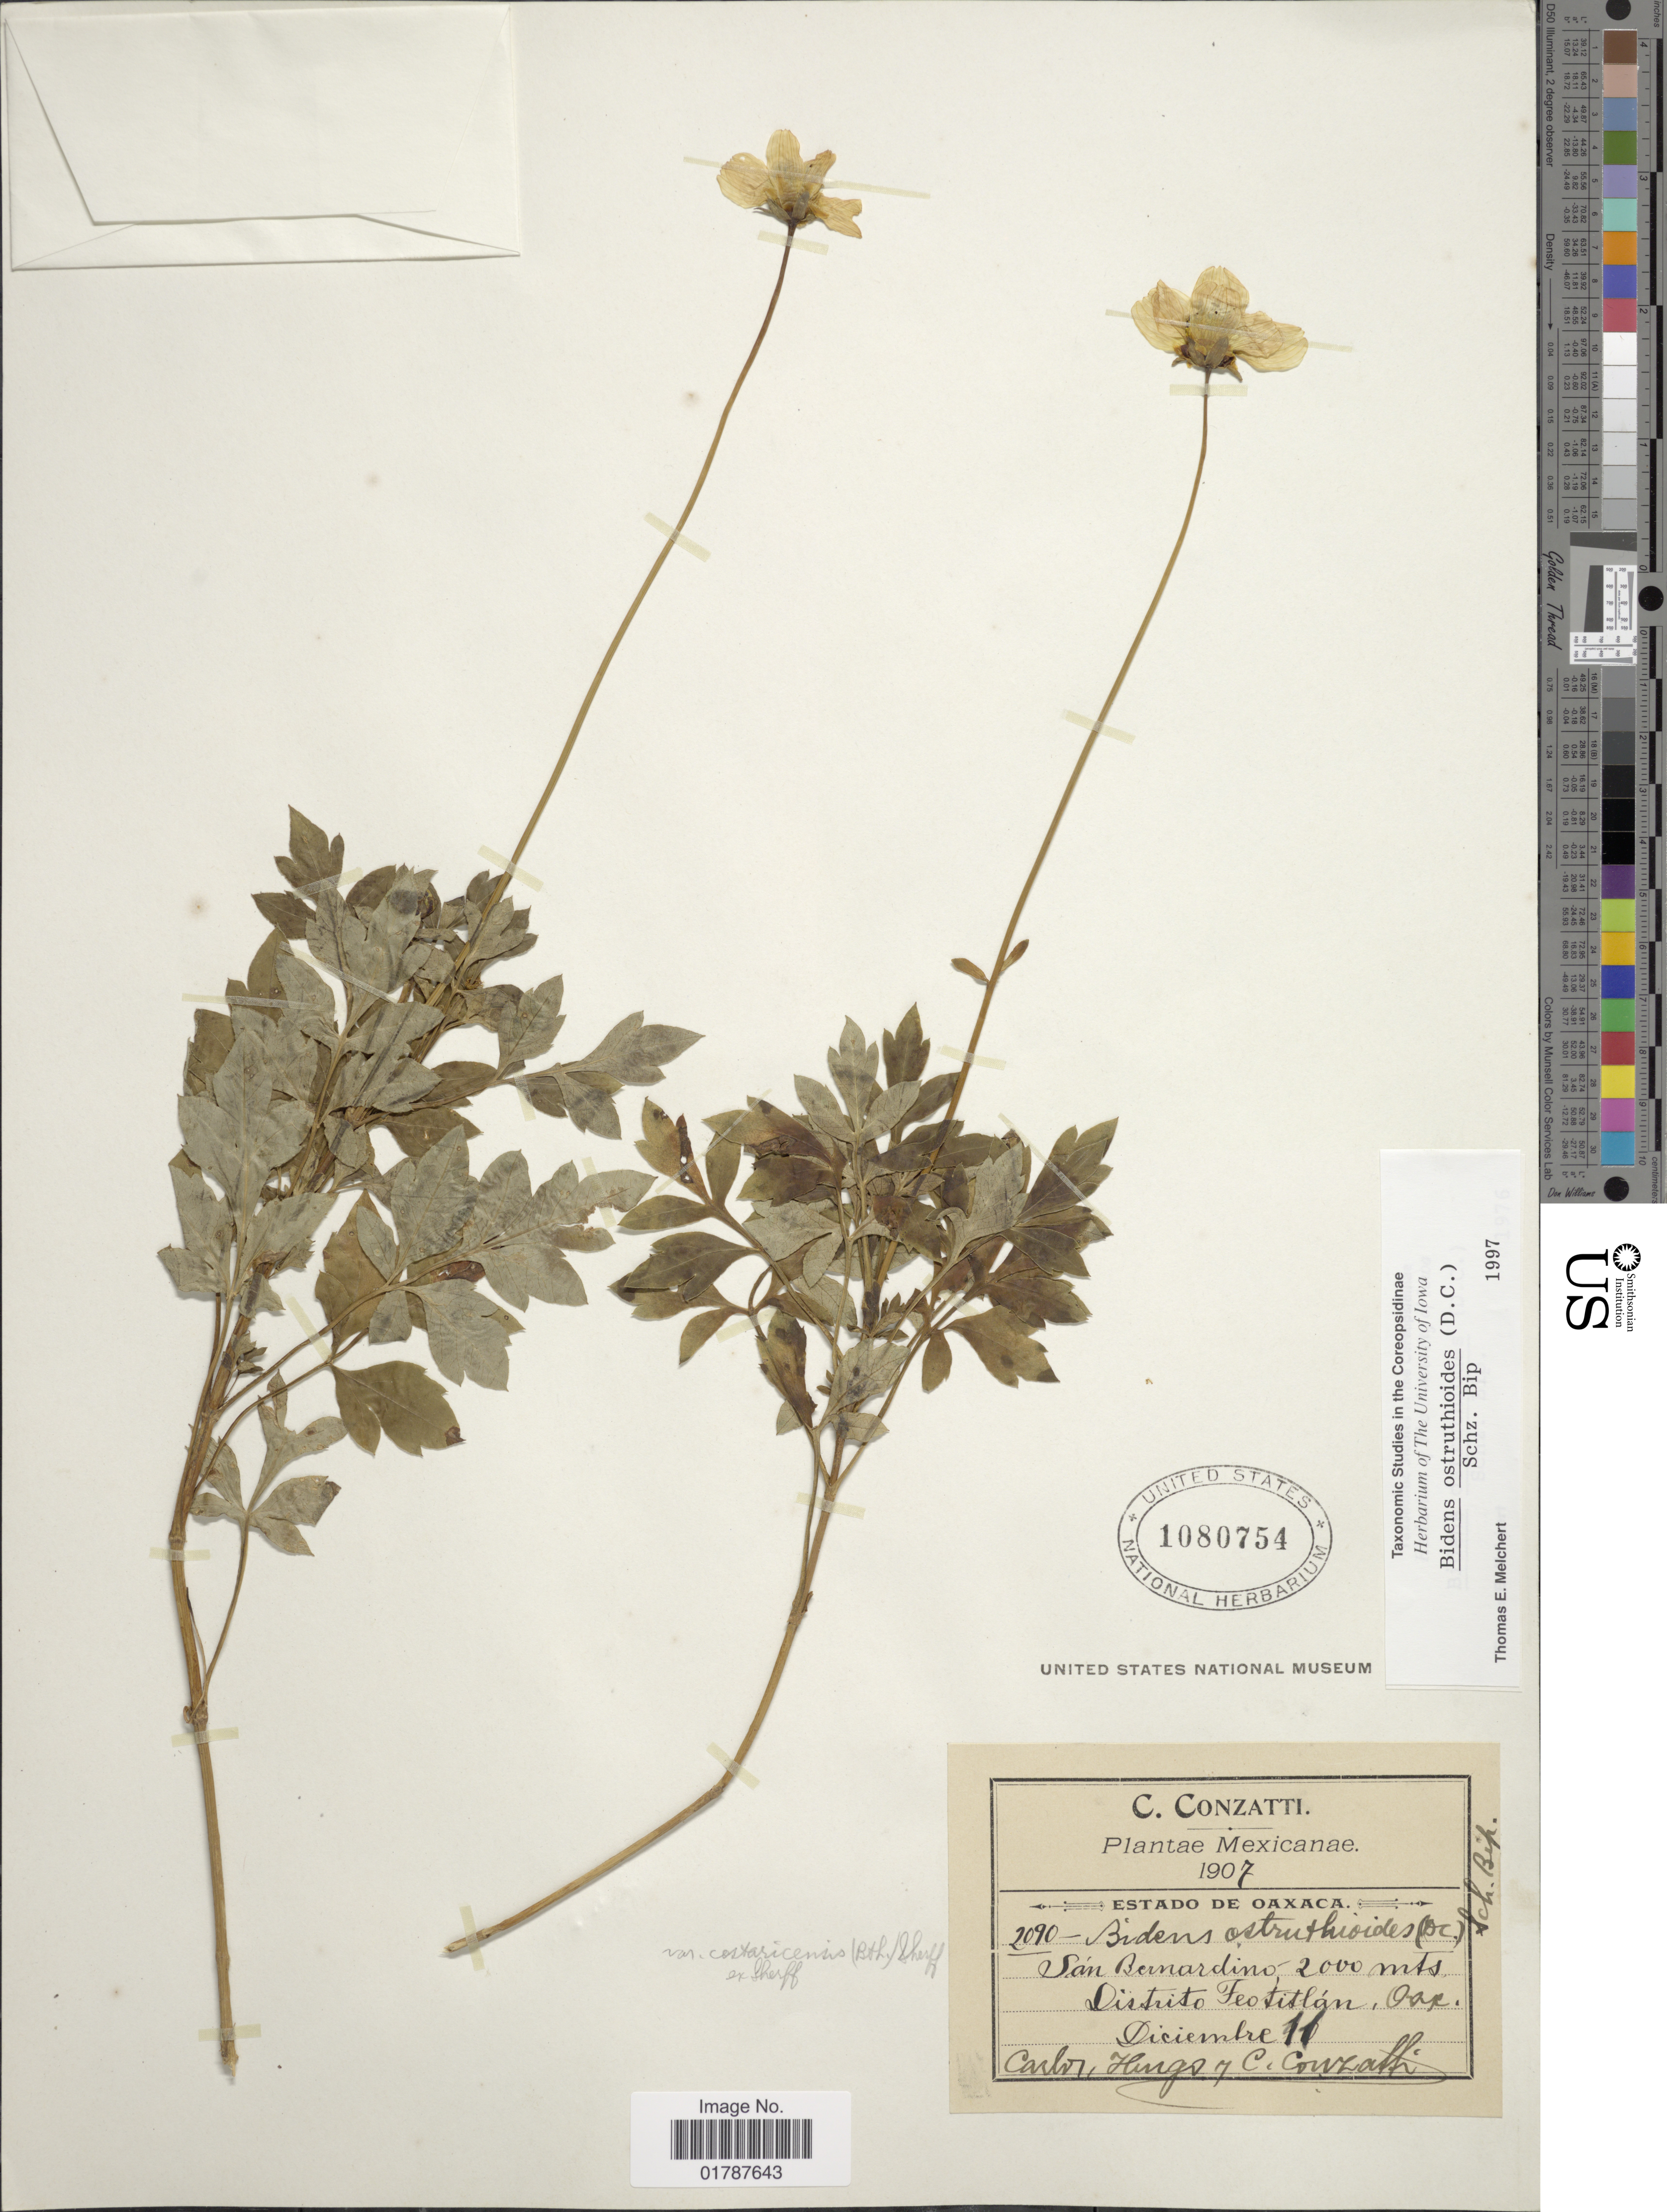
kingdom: Plantae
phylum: Tracheophyta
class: Magnoliopsida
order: Asterales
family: Asteraceae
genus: Bidens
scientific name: Bidens ostruthioides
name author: (DC.) Sch. Bip.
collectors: C. Hugo & C. Conzatti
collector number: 2090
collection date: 1907-12-11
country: Mexico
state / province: Oaxaca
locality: San Bernardino, Distrito Teotislan, Oax.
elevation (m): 2000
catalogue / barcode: US 1080754